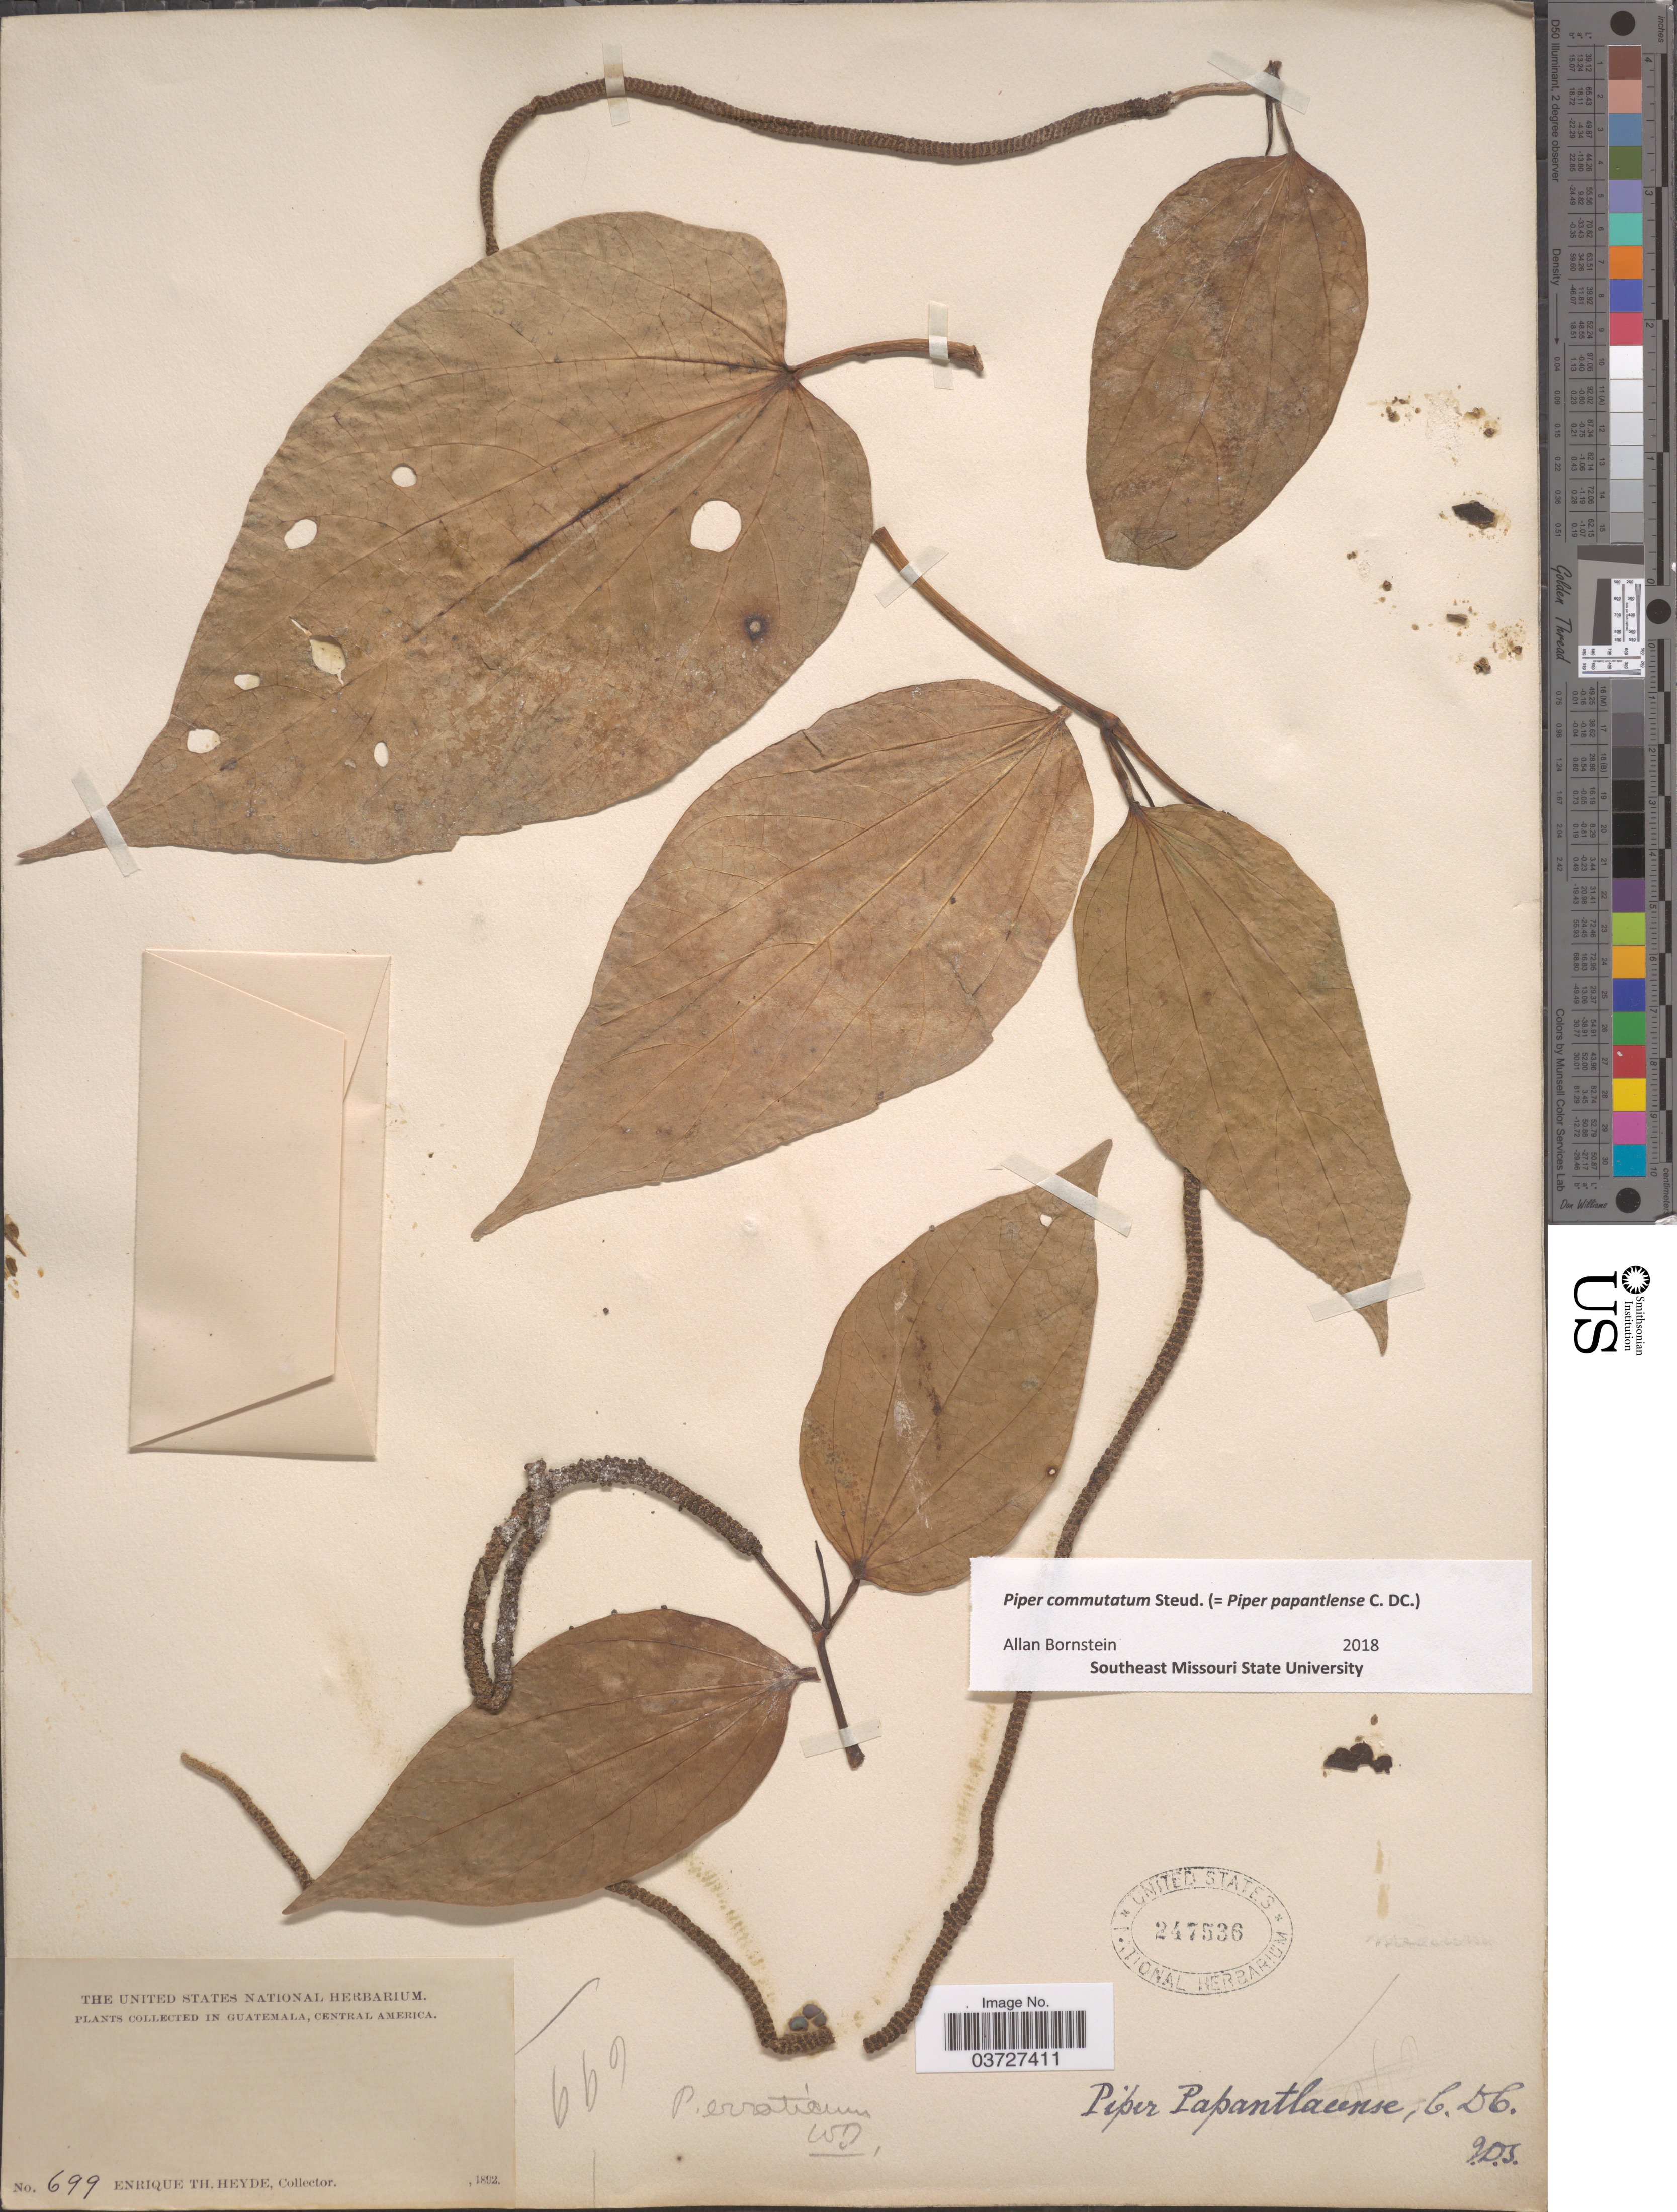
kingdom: Plantae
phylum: Tracheophyta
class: Magnoliopsida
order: Piperales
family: Piperaceae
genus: Piper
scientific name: Piper commutatum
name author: Steud.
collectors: E. T. Heyde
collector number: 699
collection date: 1892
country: Guatemala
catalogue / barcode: US 247536